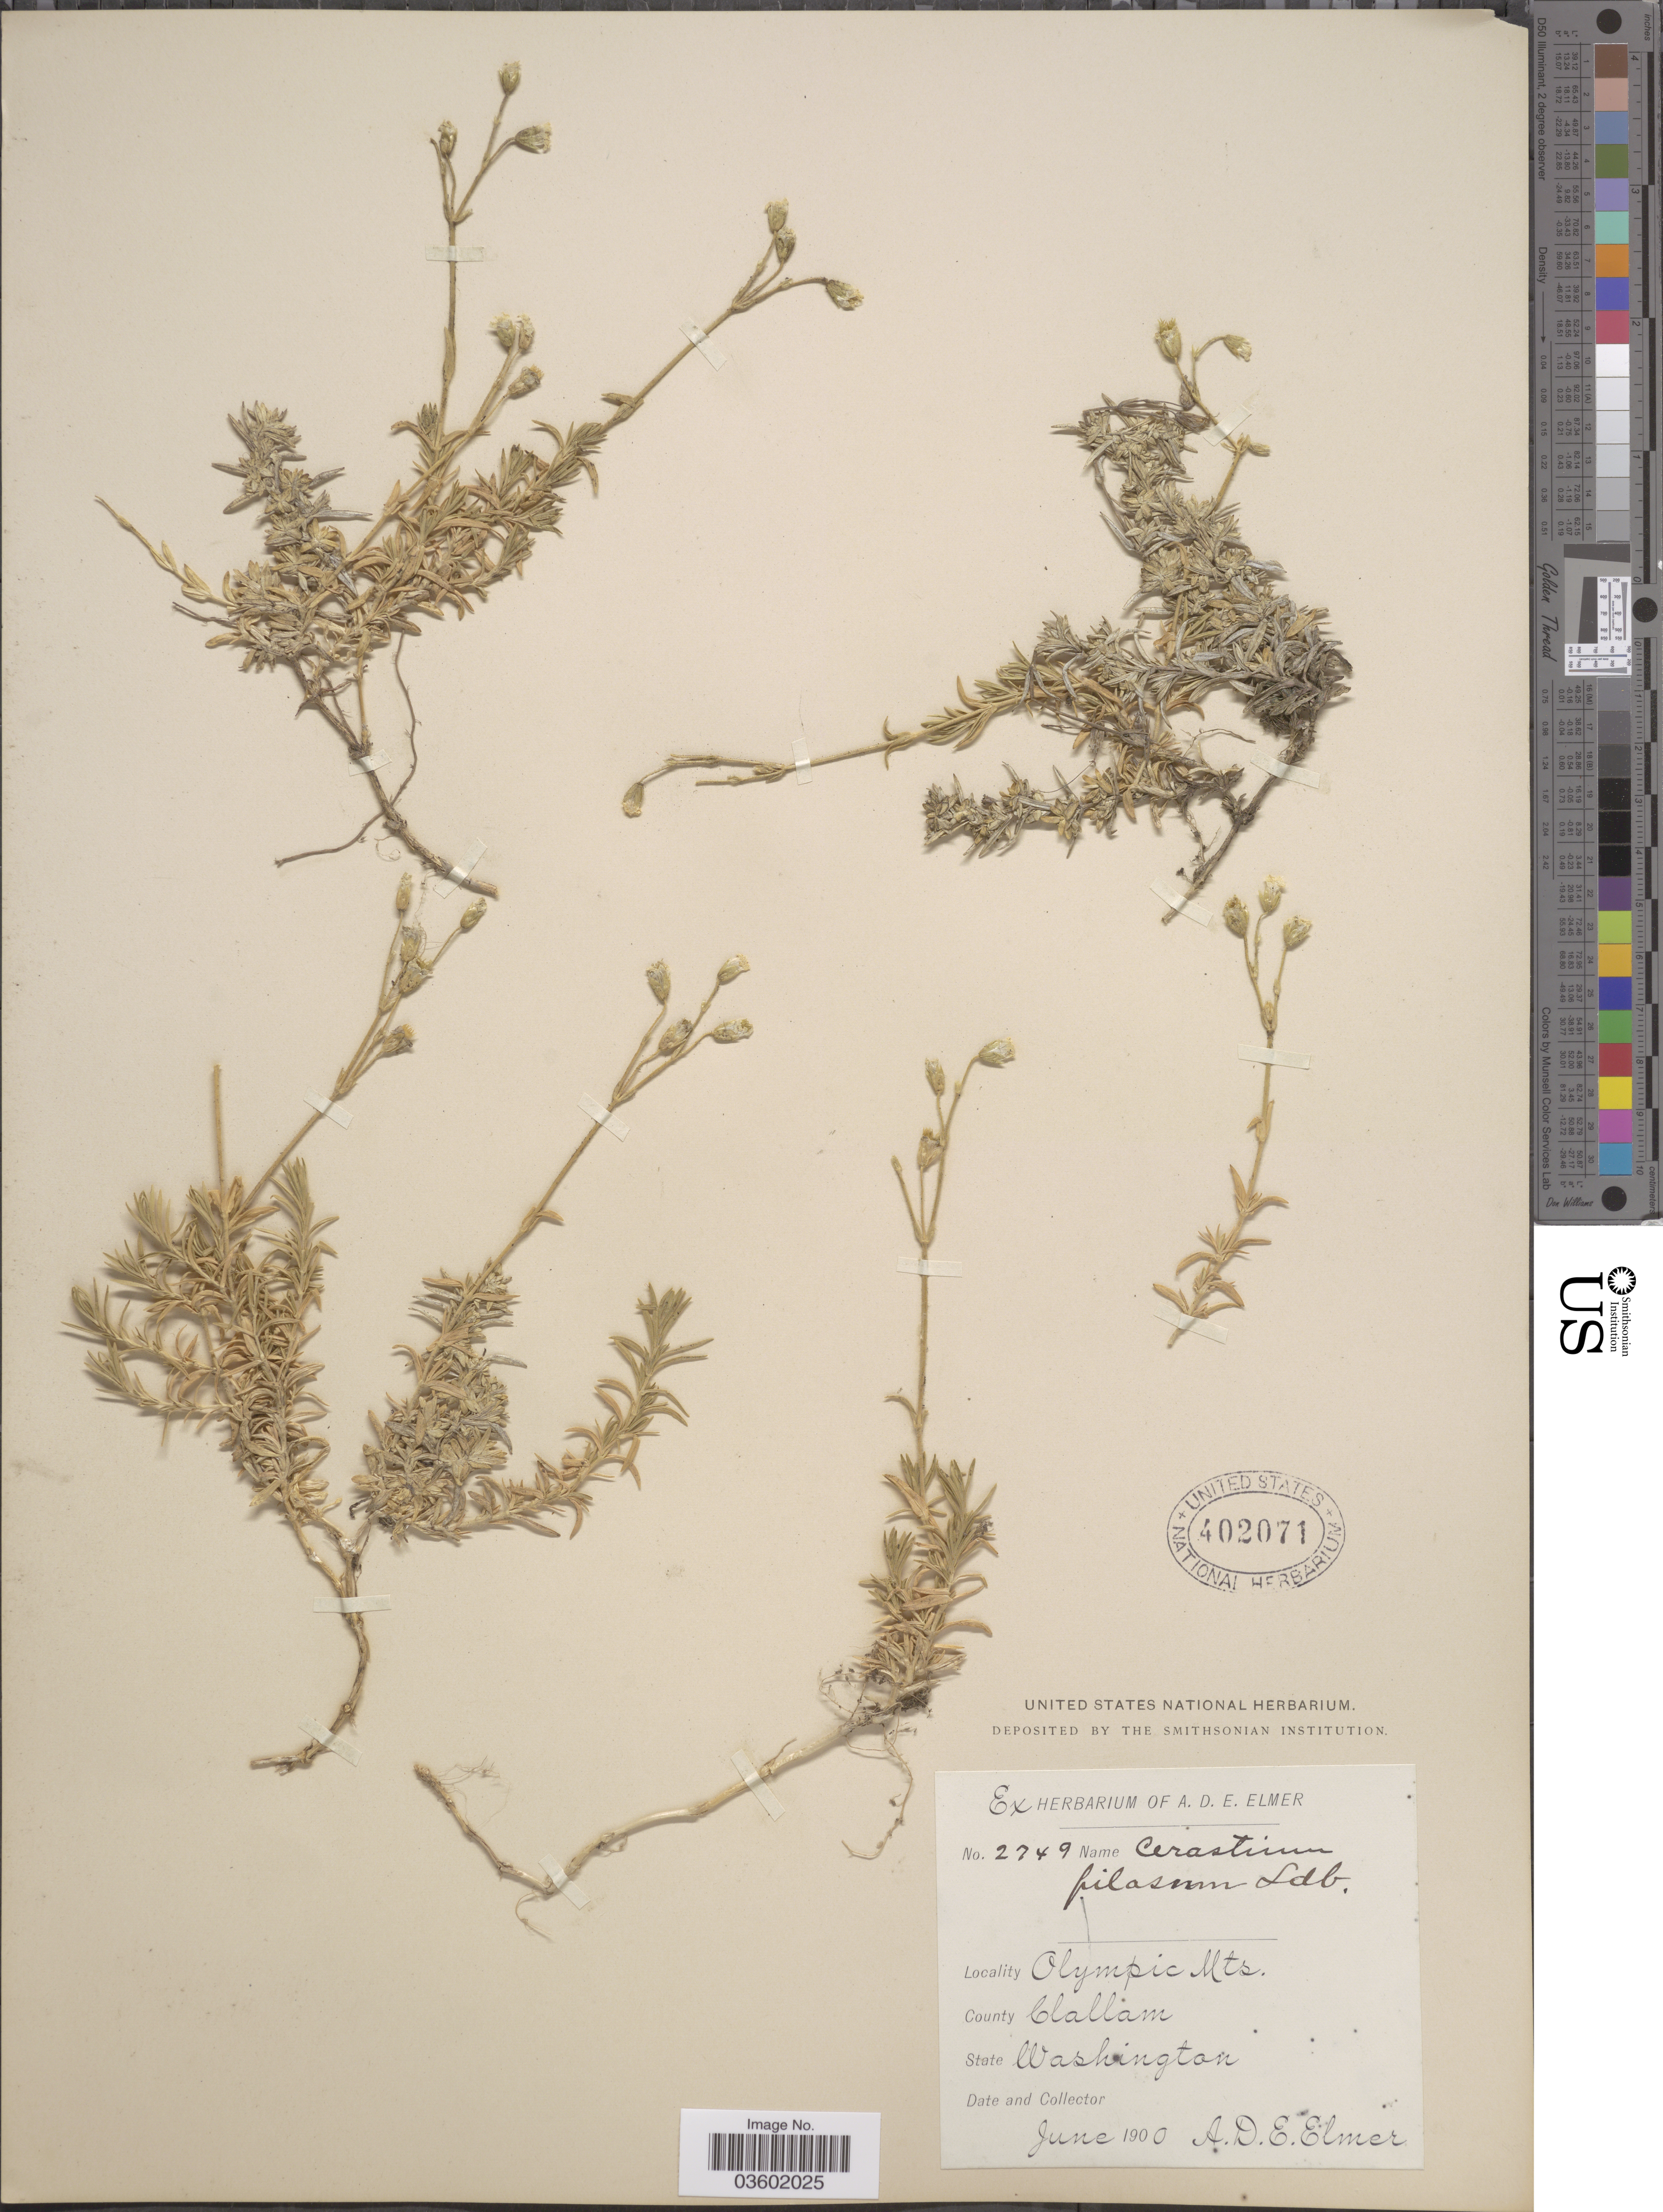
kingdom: Plantae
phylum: Tracheophyta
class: Magnoliopsida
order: Caryophyllales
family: Caryophyllaceae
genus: Cerastium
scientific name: Cerastium pilosum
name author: Greene in Rydb.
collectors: A. D. E. Elmer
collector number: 2749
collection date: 1900-06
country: United States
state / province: Washington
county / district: Clallam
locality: Olympic Mts. County Clallam.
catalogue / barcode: US 402071